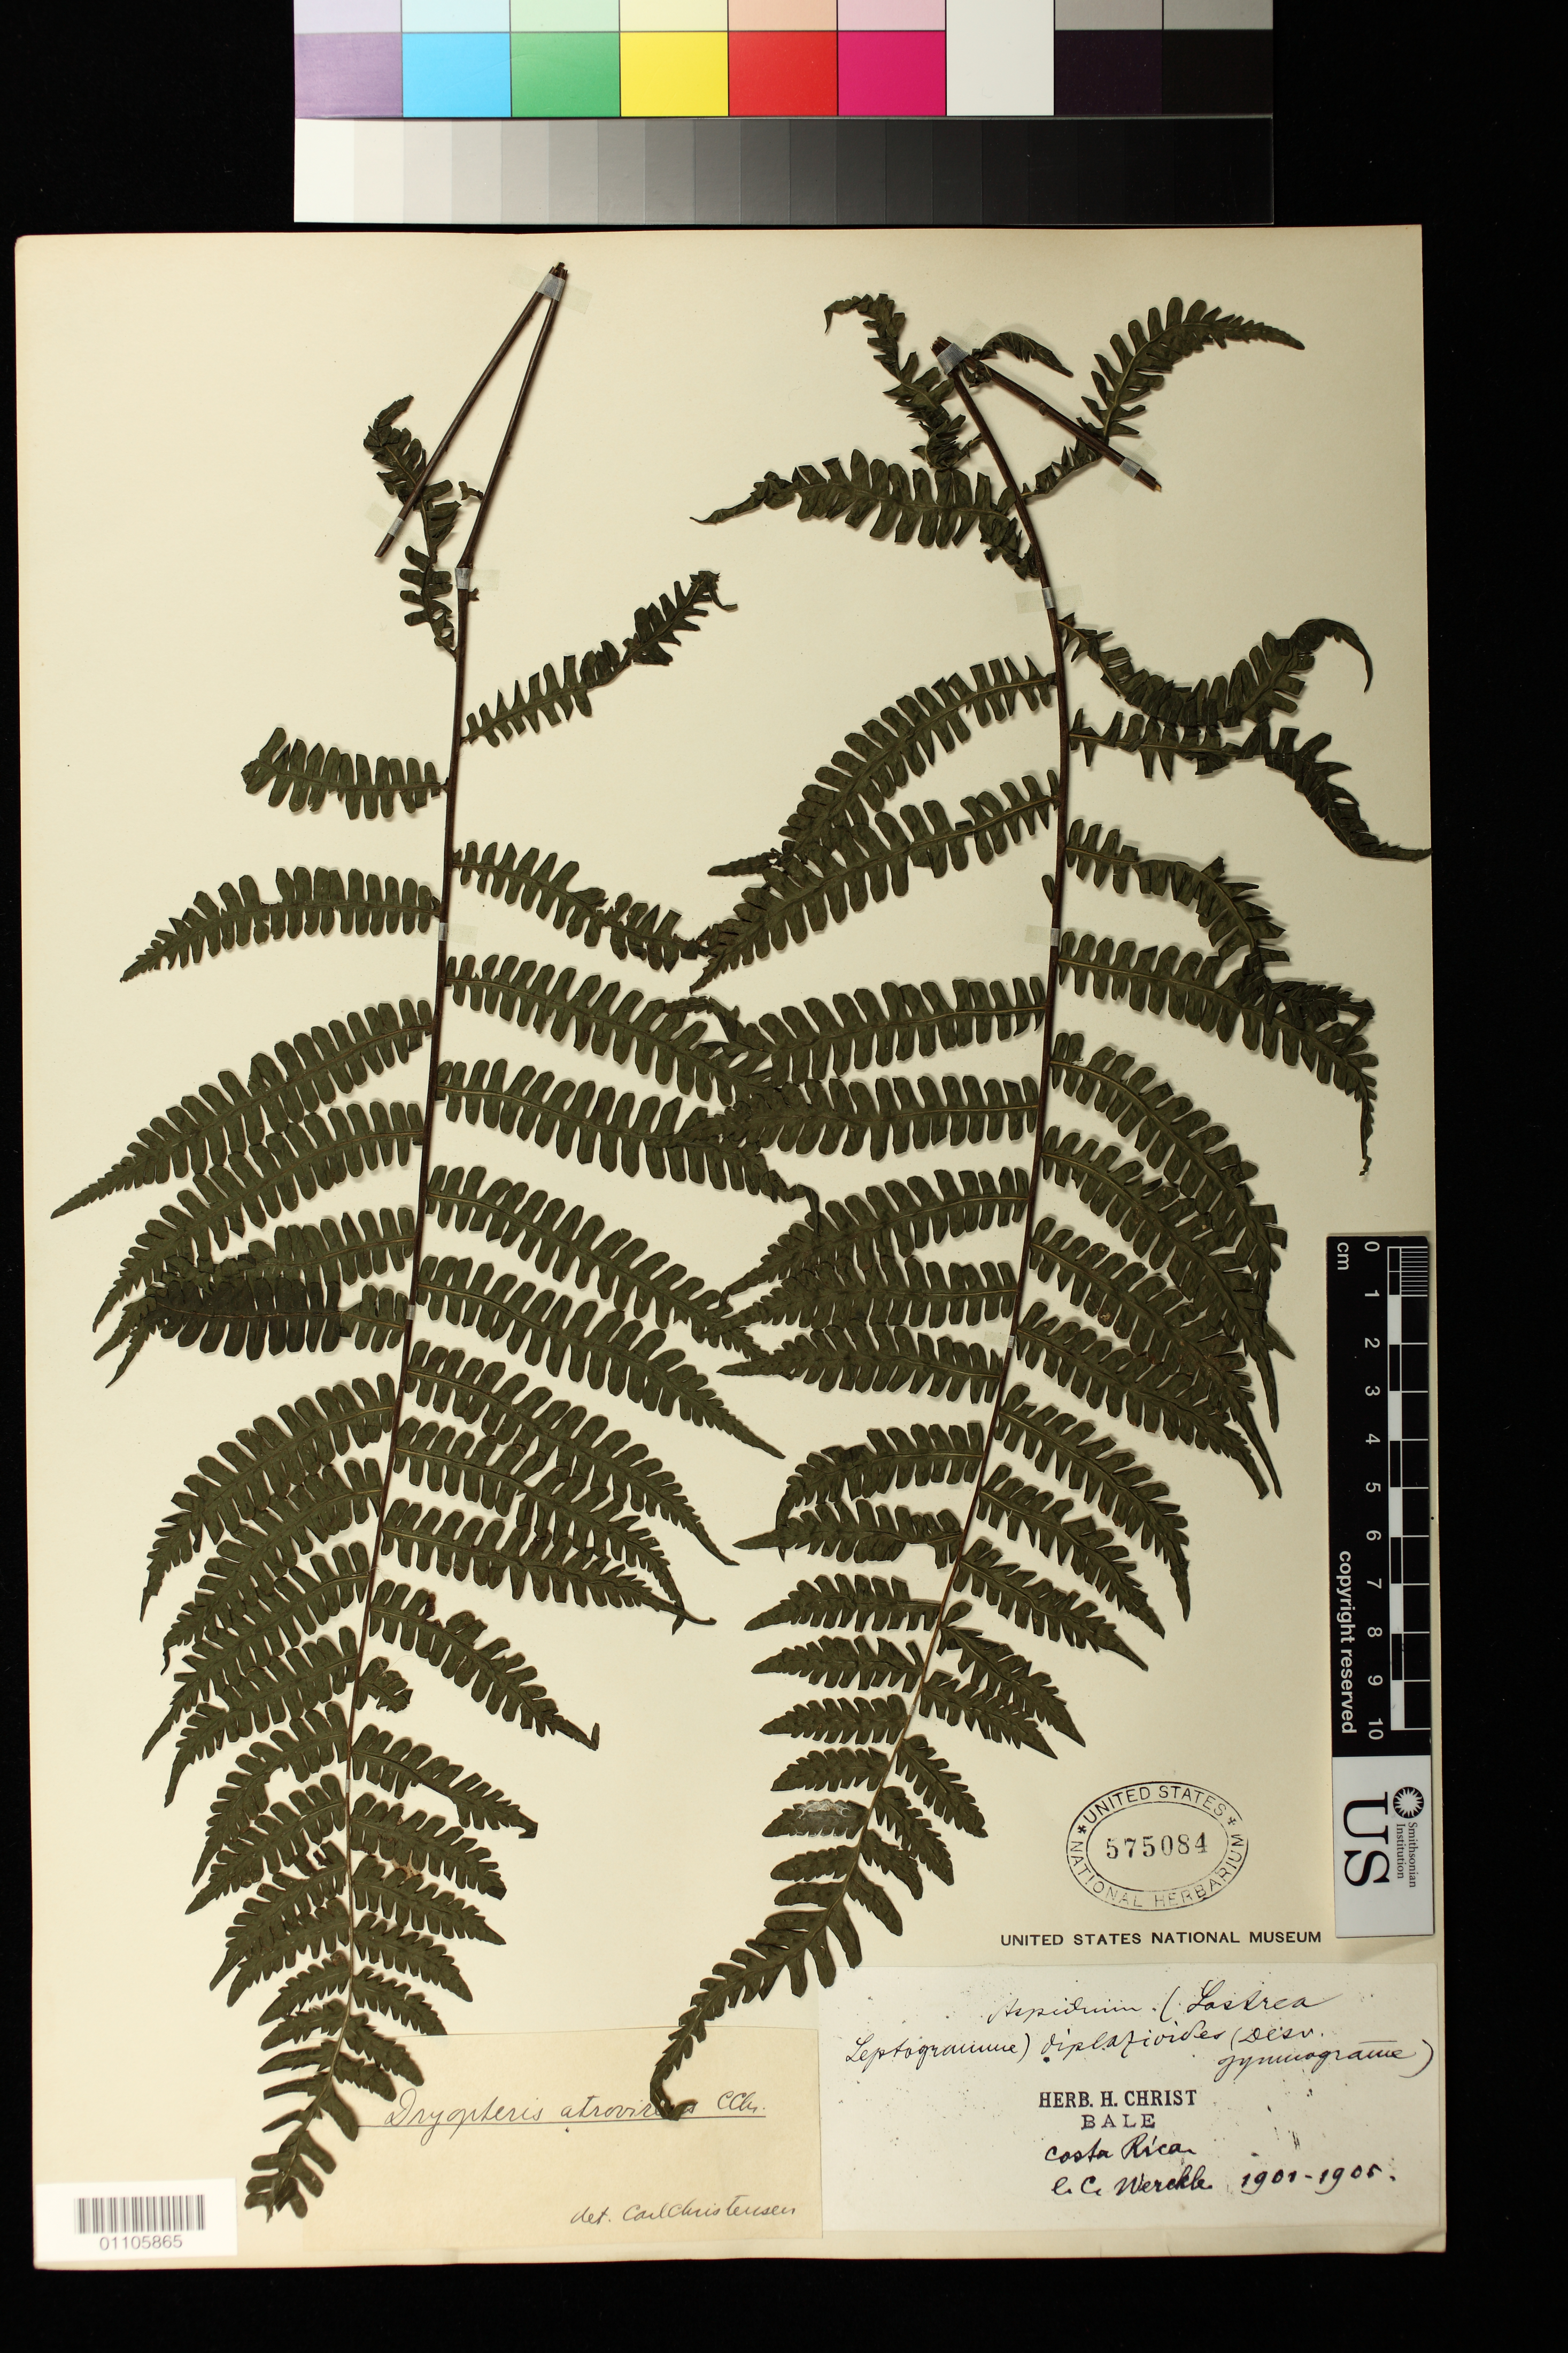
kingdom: Plantae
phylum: Tracheophyta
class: Polypodiopsida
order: Polypodiales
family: Dryopteridaceae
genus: Dryopteris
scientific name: Dryopteris atrovirens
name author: C. Chr. ex Christ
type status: Possible Syntype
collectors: C. C Wercklé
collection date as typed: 1901 to -- --- 1905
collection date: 1901/1905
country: Costa Rica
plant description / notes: Type status uncertain; this may be one of the Werckle collections cited by Christ. Christ validated (apparently inadvertently) Christensen's name, citing several collections but without designating a type. Christensen re-published the name later in the same year, citing Maxon & Hay 3281 as the type but that collection was not cited by Christ.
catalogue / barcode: US 575084